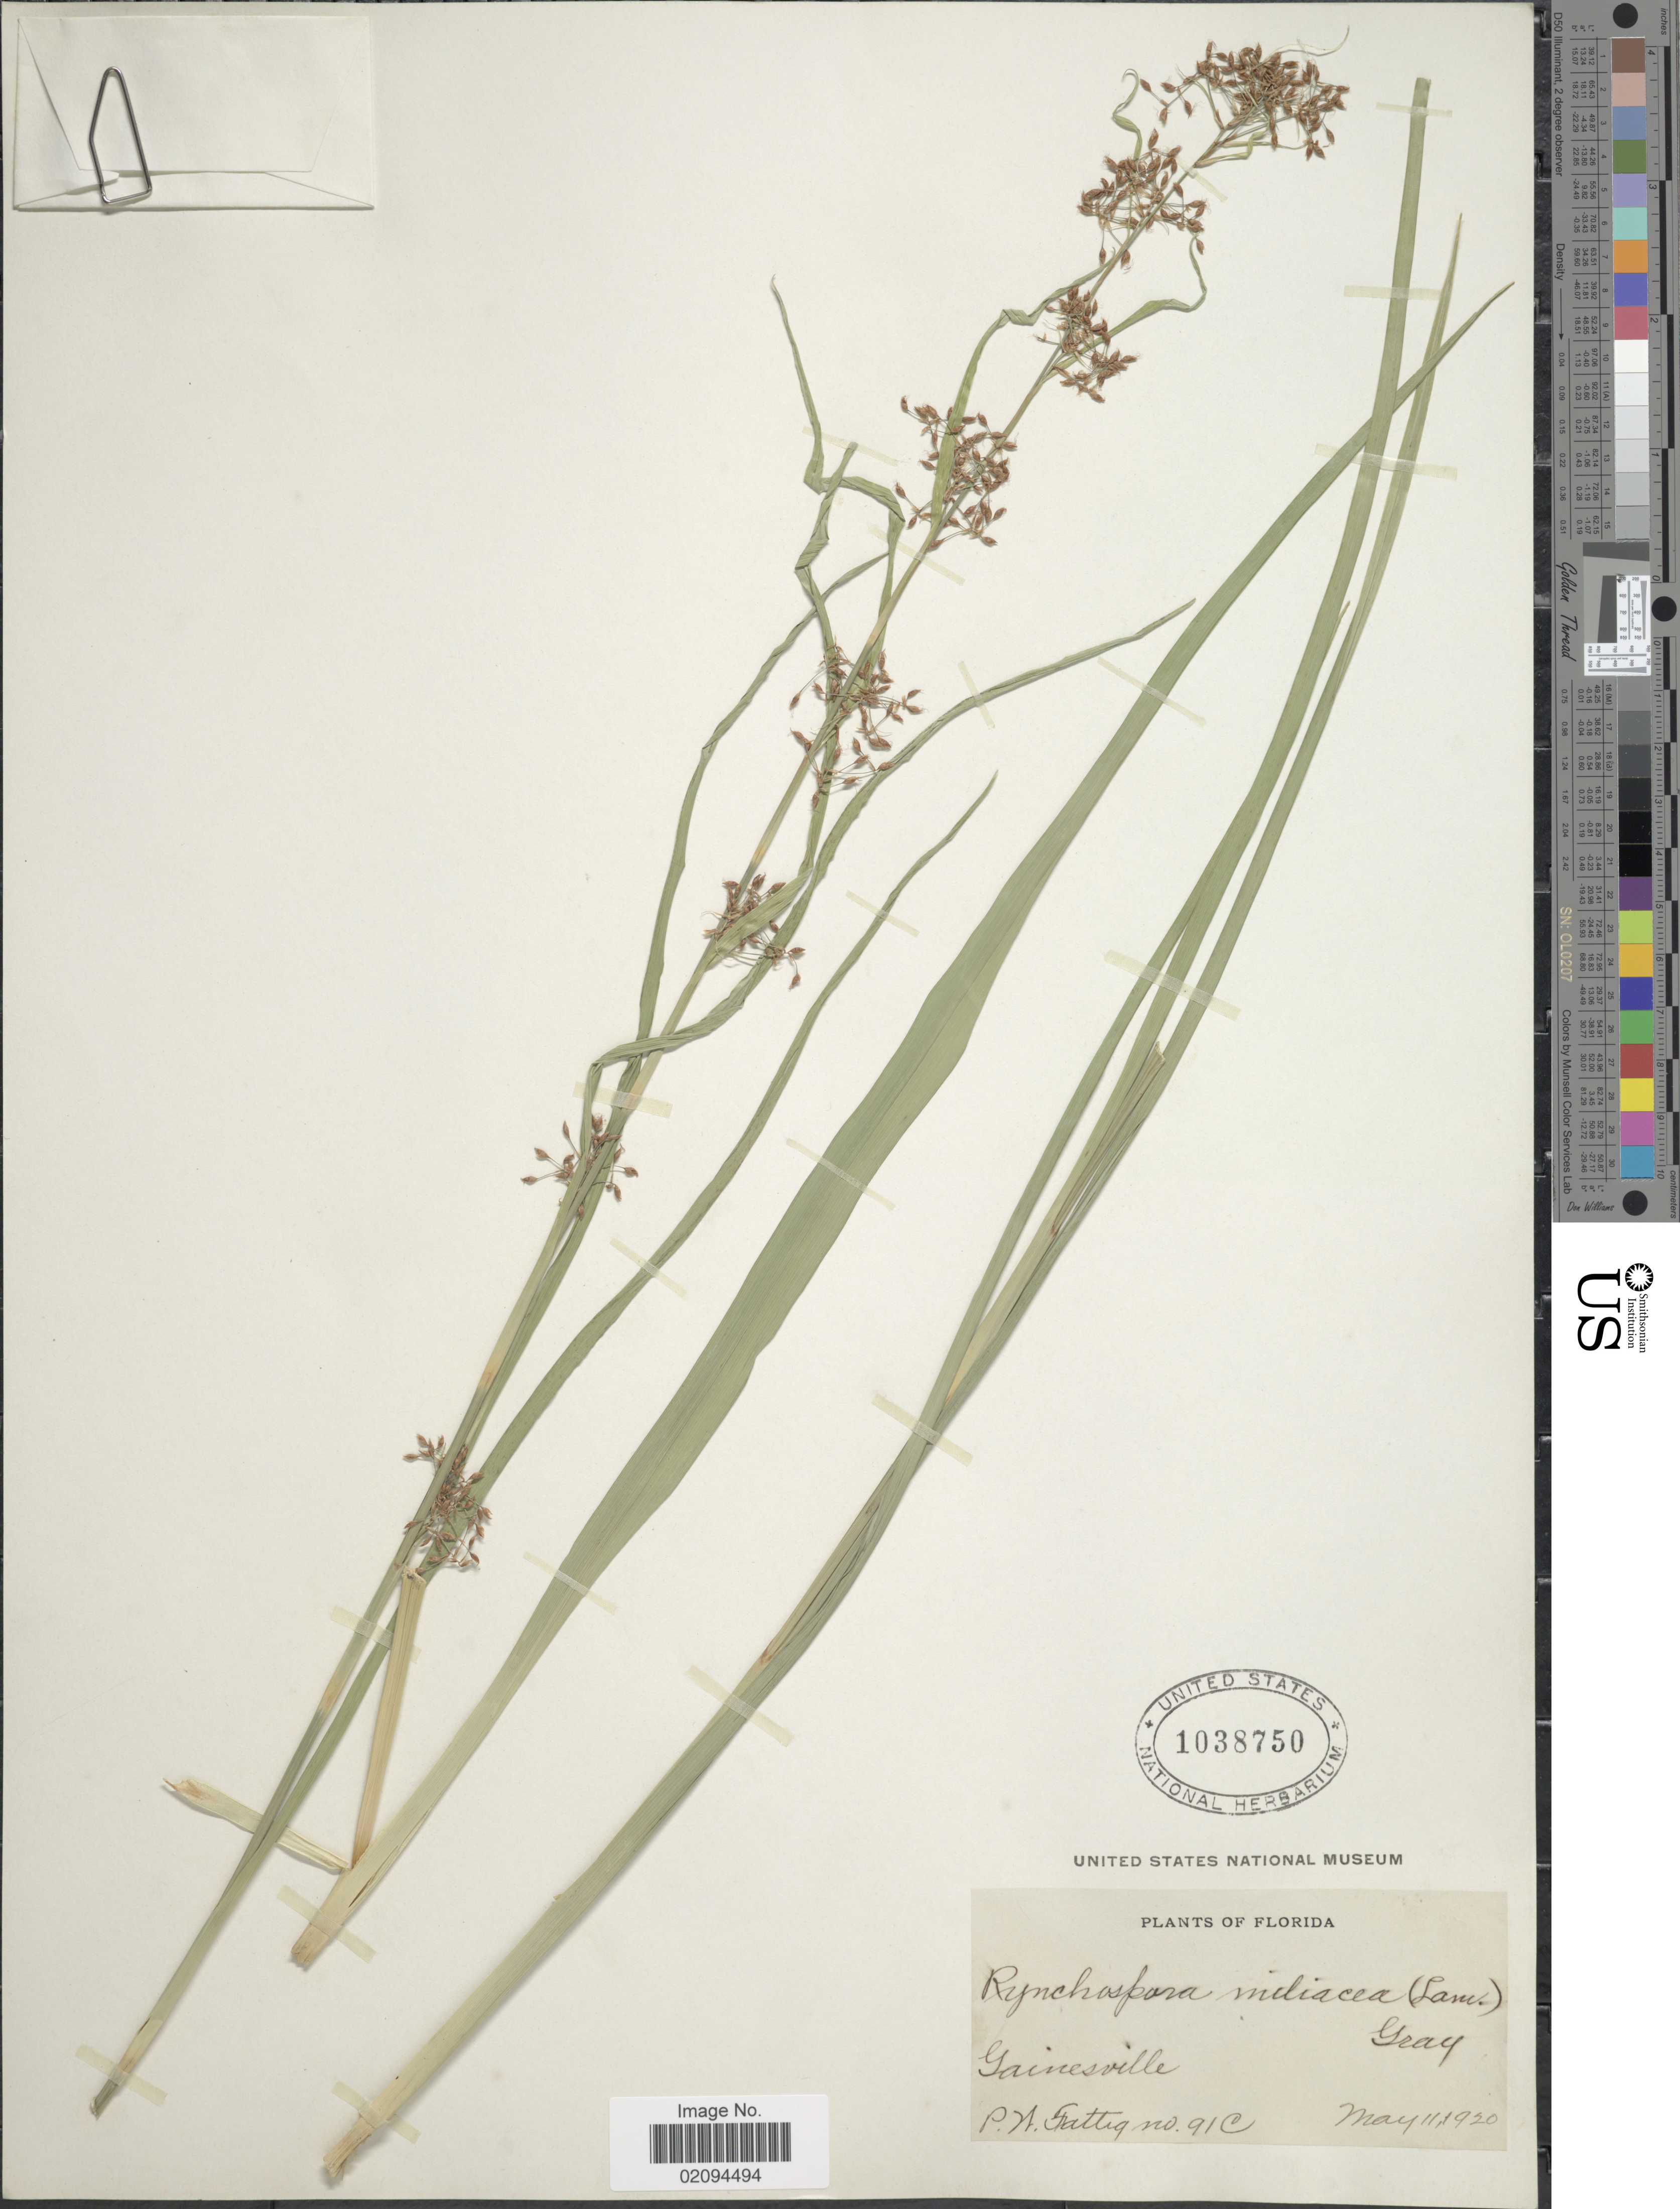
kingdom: Plantae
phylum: Tracheophyta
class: Liliopsida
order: Poales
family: Cyperaceae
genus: Rhynchospora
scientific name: Rhynchospora miliacea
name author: (Lam.) A. Gray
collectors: P. Fattig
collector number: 91C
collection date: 1920-05-11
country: United States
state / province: Florida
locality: Gainesville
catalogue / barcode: US 1038750